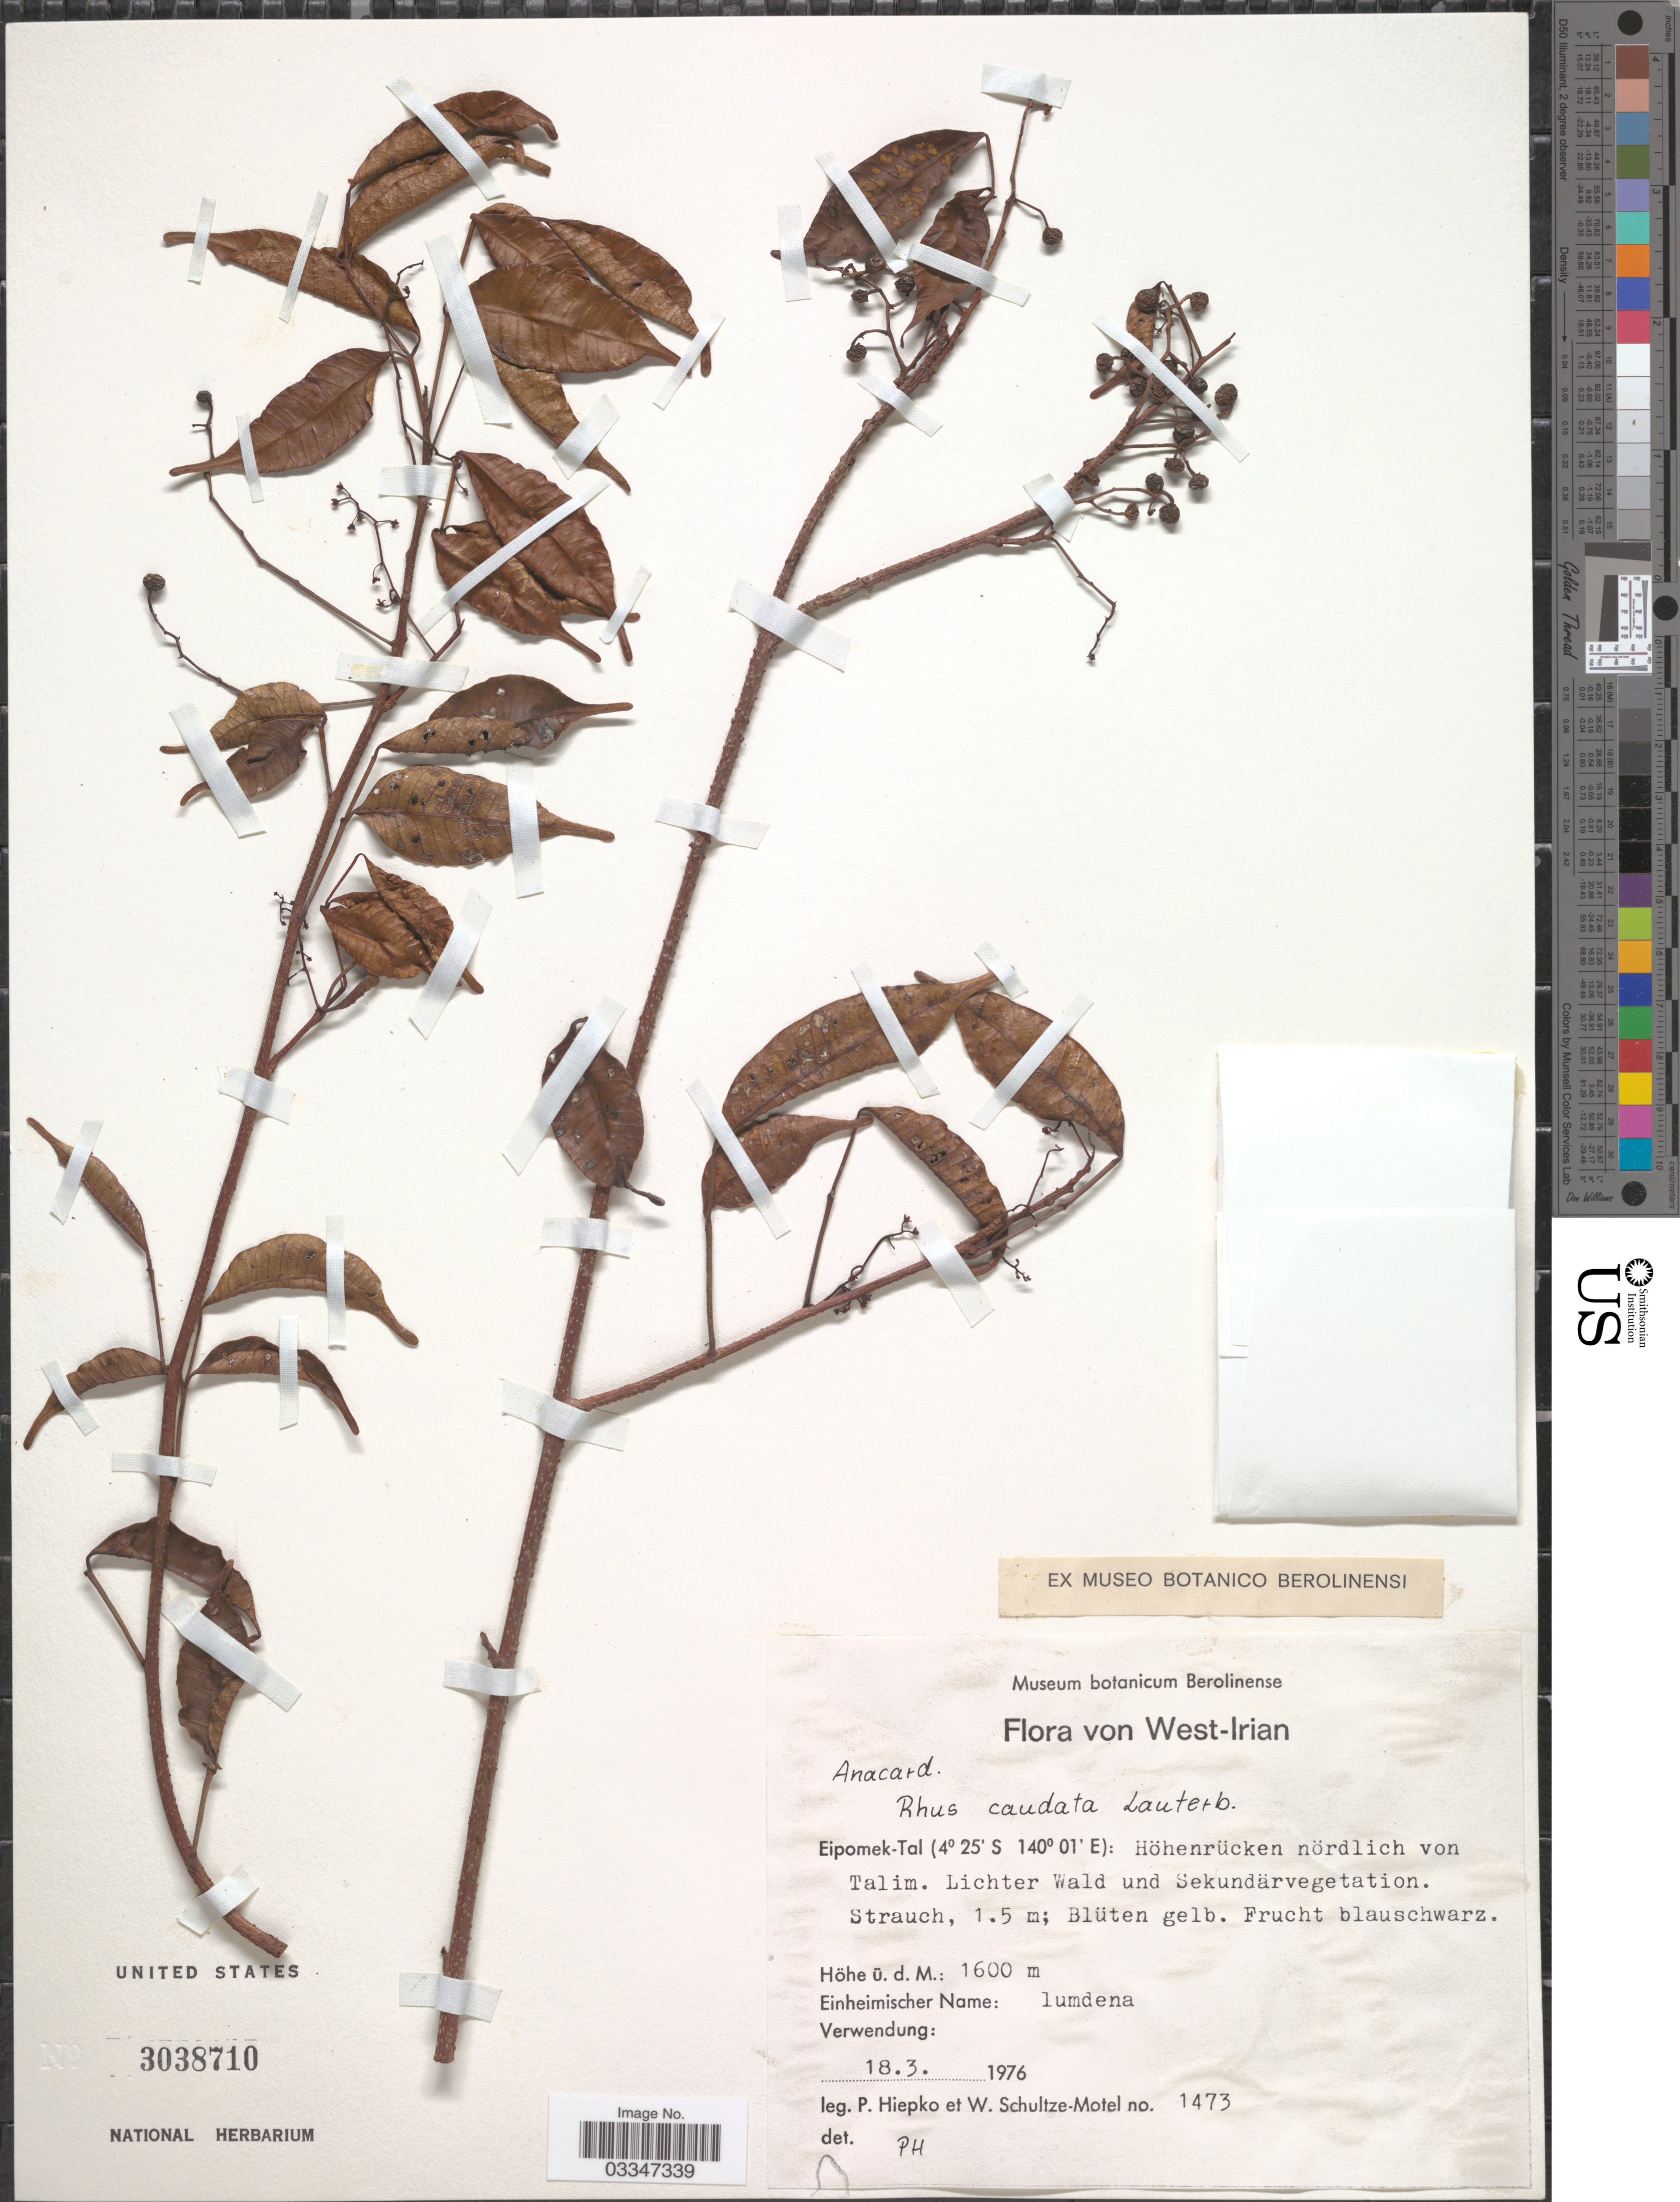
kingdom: Plantae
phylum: Tracheophyta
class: Magnoliopsida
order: Sapindales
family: Anacardiaceae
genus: Toxicodendron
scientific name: Toxicodendron dalyanum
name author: J.D. Mitch. et al.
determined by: Mitchell, John D.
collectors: P. H. Hiepko & W. Schultze-Motel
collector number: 1473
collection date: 1976-03-18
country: Indonesia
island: New Guinea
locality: West-Irian. Eipomek-Tal: Höhenrücken nördlich von Talim. Lichter Wald und Sekundärvegetation.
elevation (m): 1600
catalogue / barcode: US 3038710